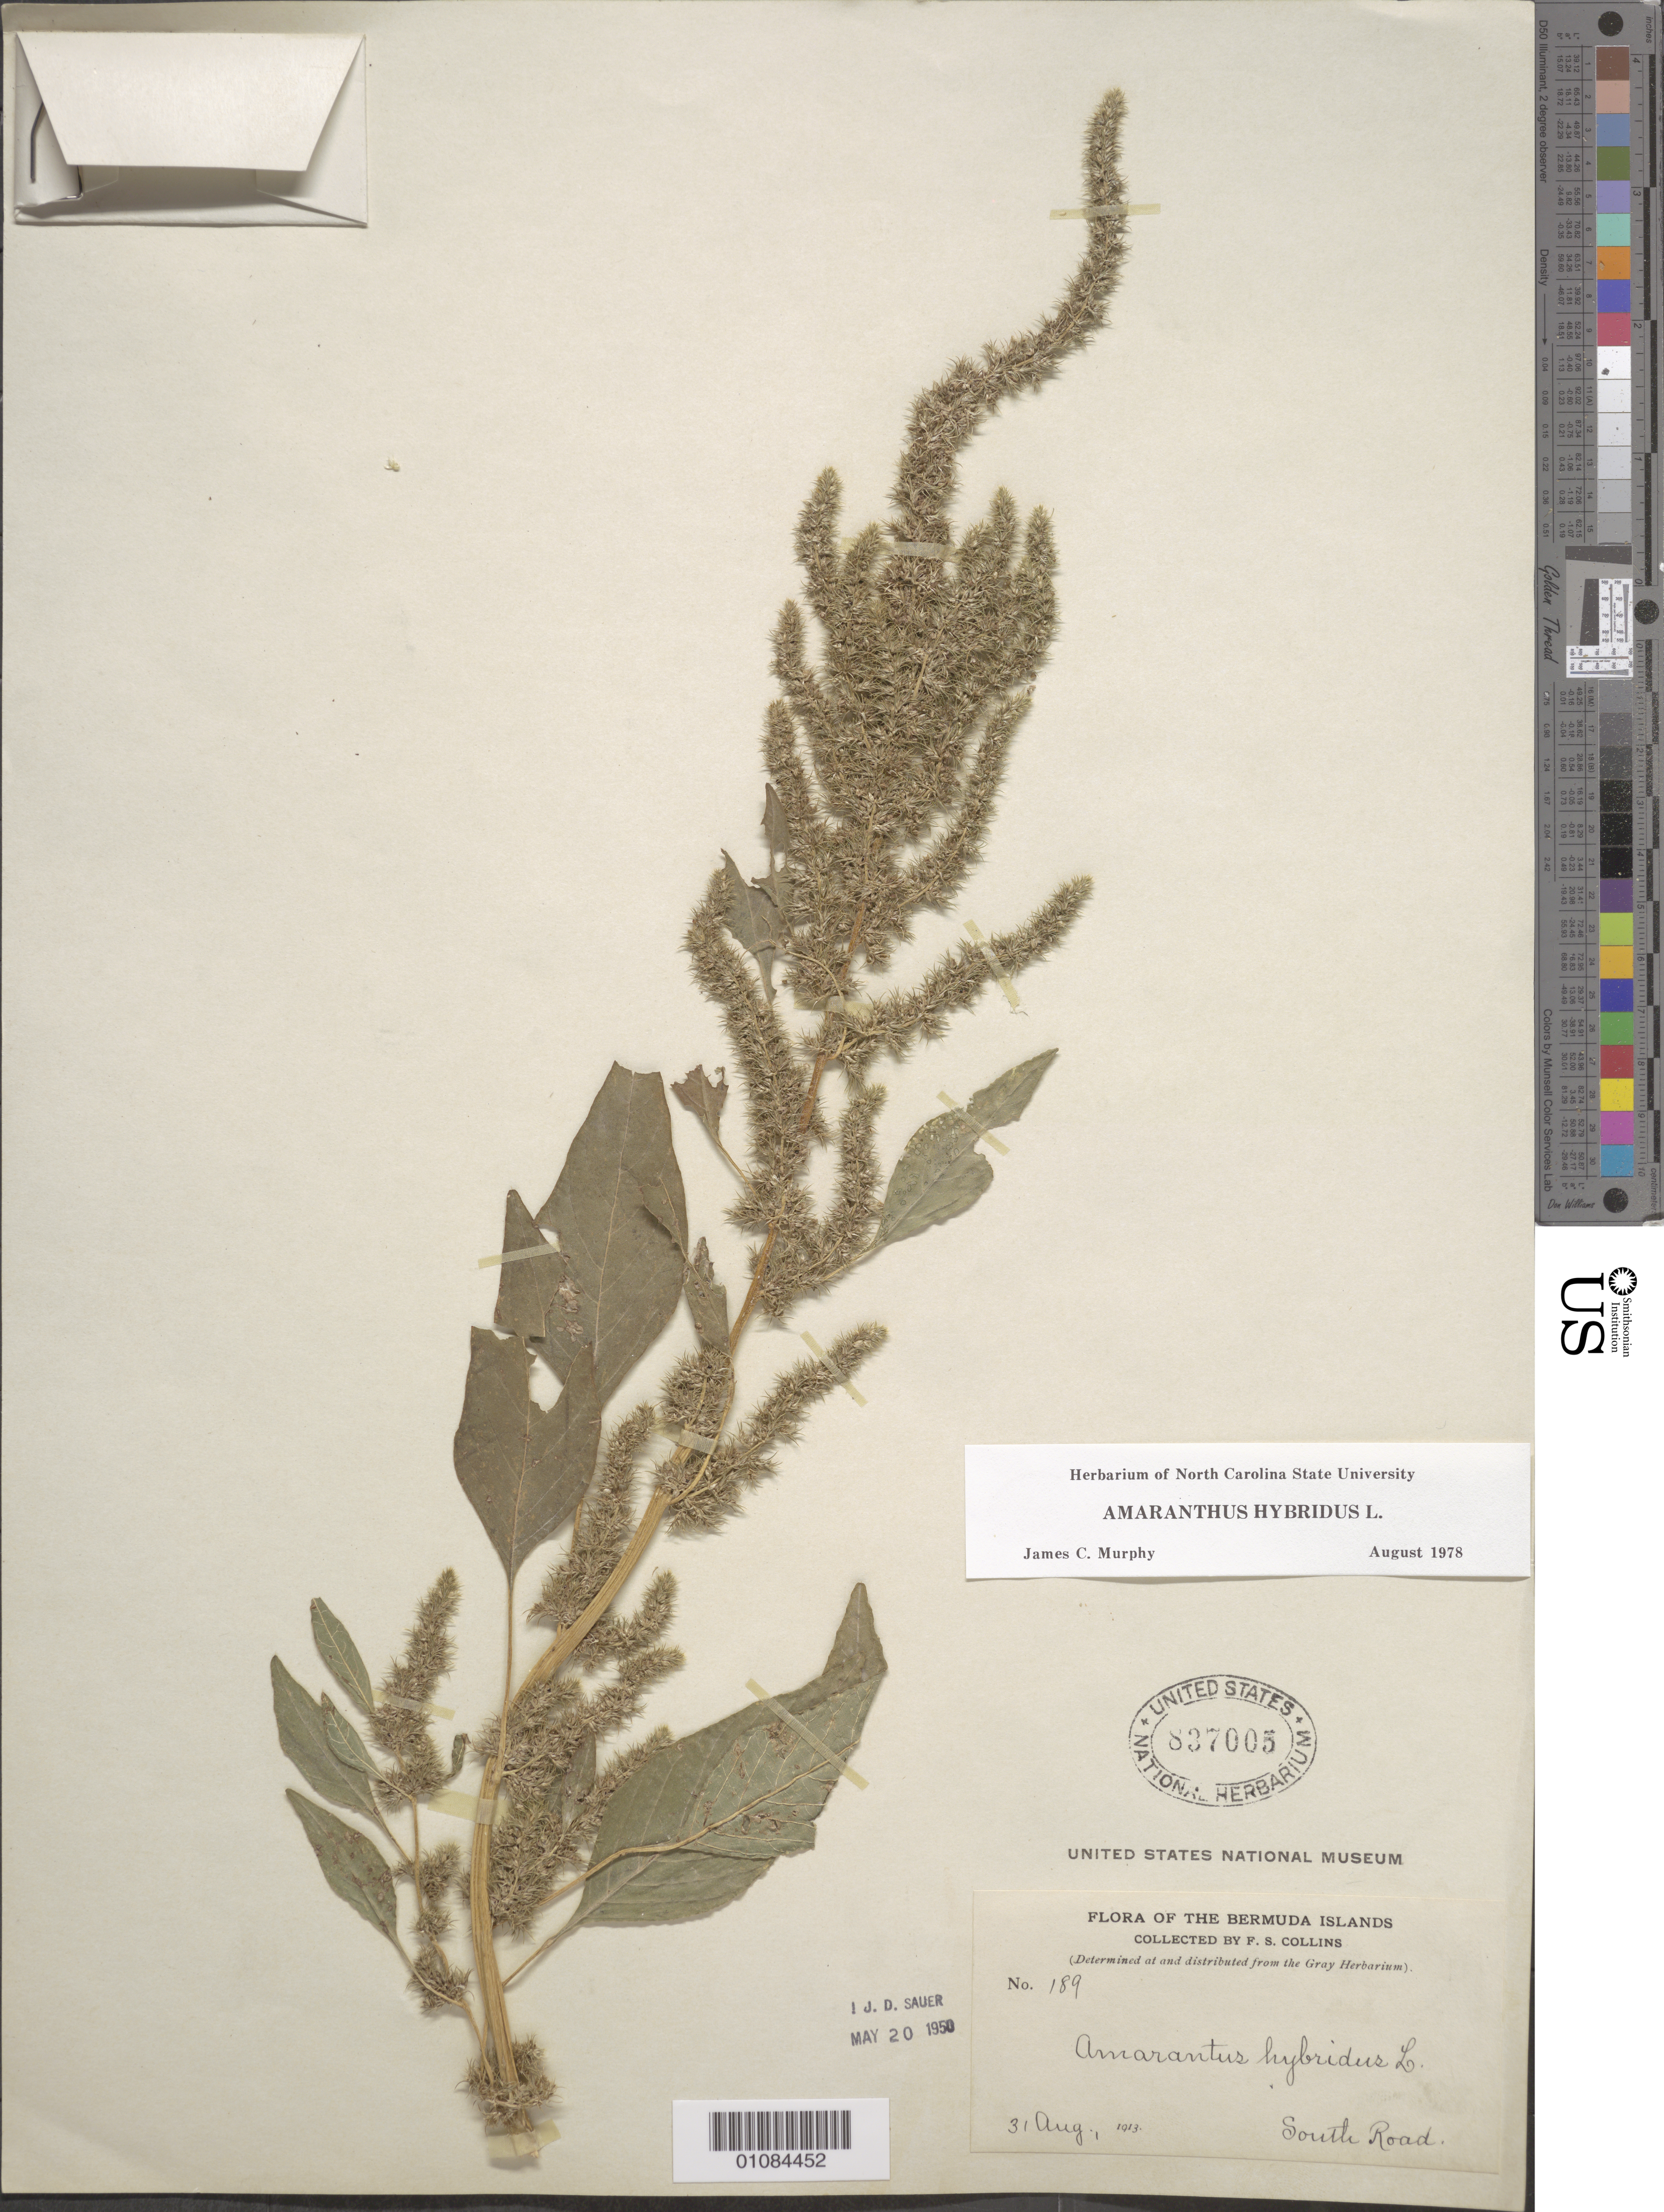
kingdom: Plantae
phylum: Tracheophyta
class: Magnoliopsida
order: Caryophyllales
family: Amaranthaceae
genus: Amaranthus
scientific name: Amaranthus hybridus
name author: L.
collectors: Mrs. D. J. Collins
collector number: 189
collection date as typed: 31 Aug 1913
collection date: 1913-08-31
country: Bermuda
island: Bermuda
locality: South Road.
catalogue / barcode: US 837005